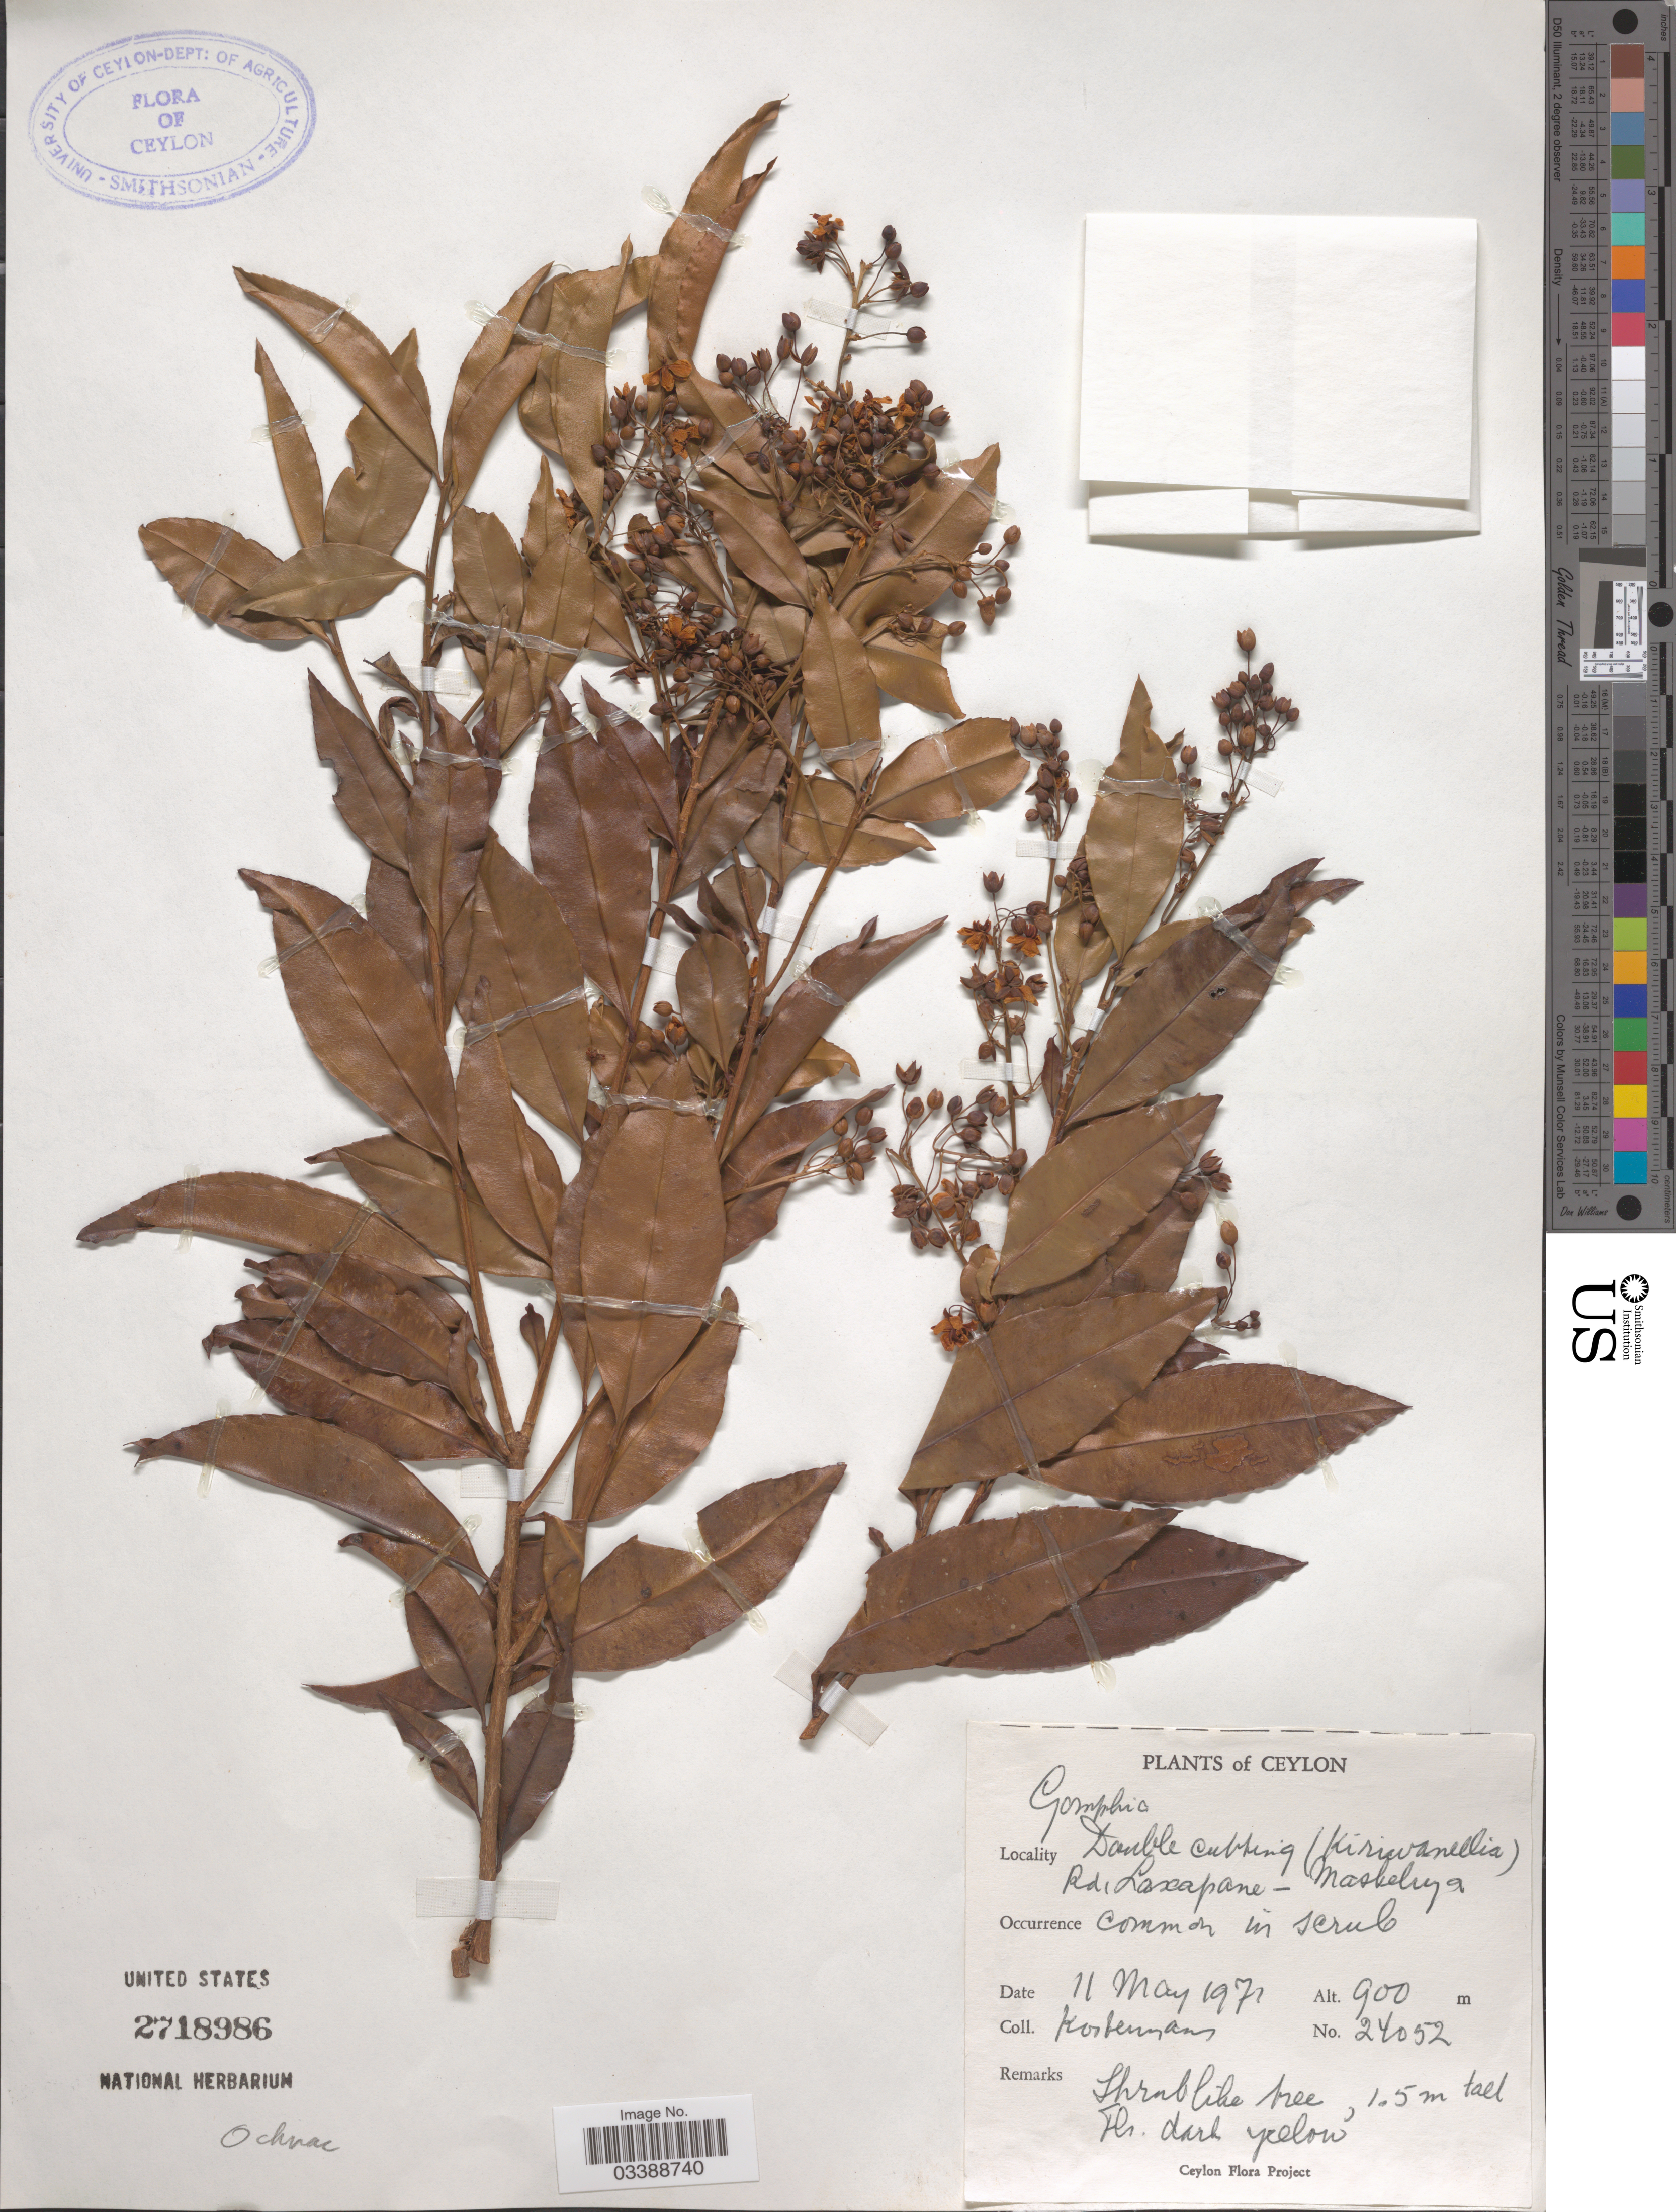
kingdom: Plantae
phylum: Tracheophyta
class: Magnoliopsida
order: Malpighiales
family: Ochnaceae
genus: Ouratea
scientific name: Ouratea sp.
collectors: Kostermans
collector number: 24052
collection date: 1971-05-11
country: Sri Lanka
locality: Ceylon. Double Cutting (Kiriwanellia) Rd, Laxapane - Maskeliya.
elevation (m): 900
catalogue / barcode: US 2718986